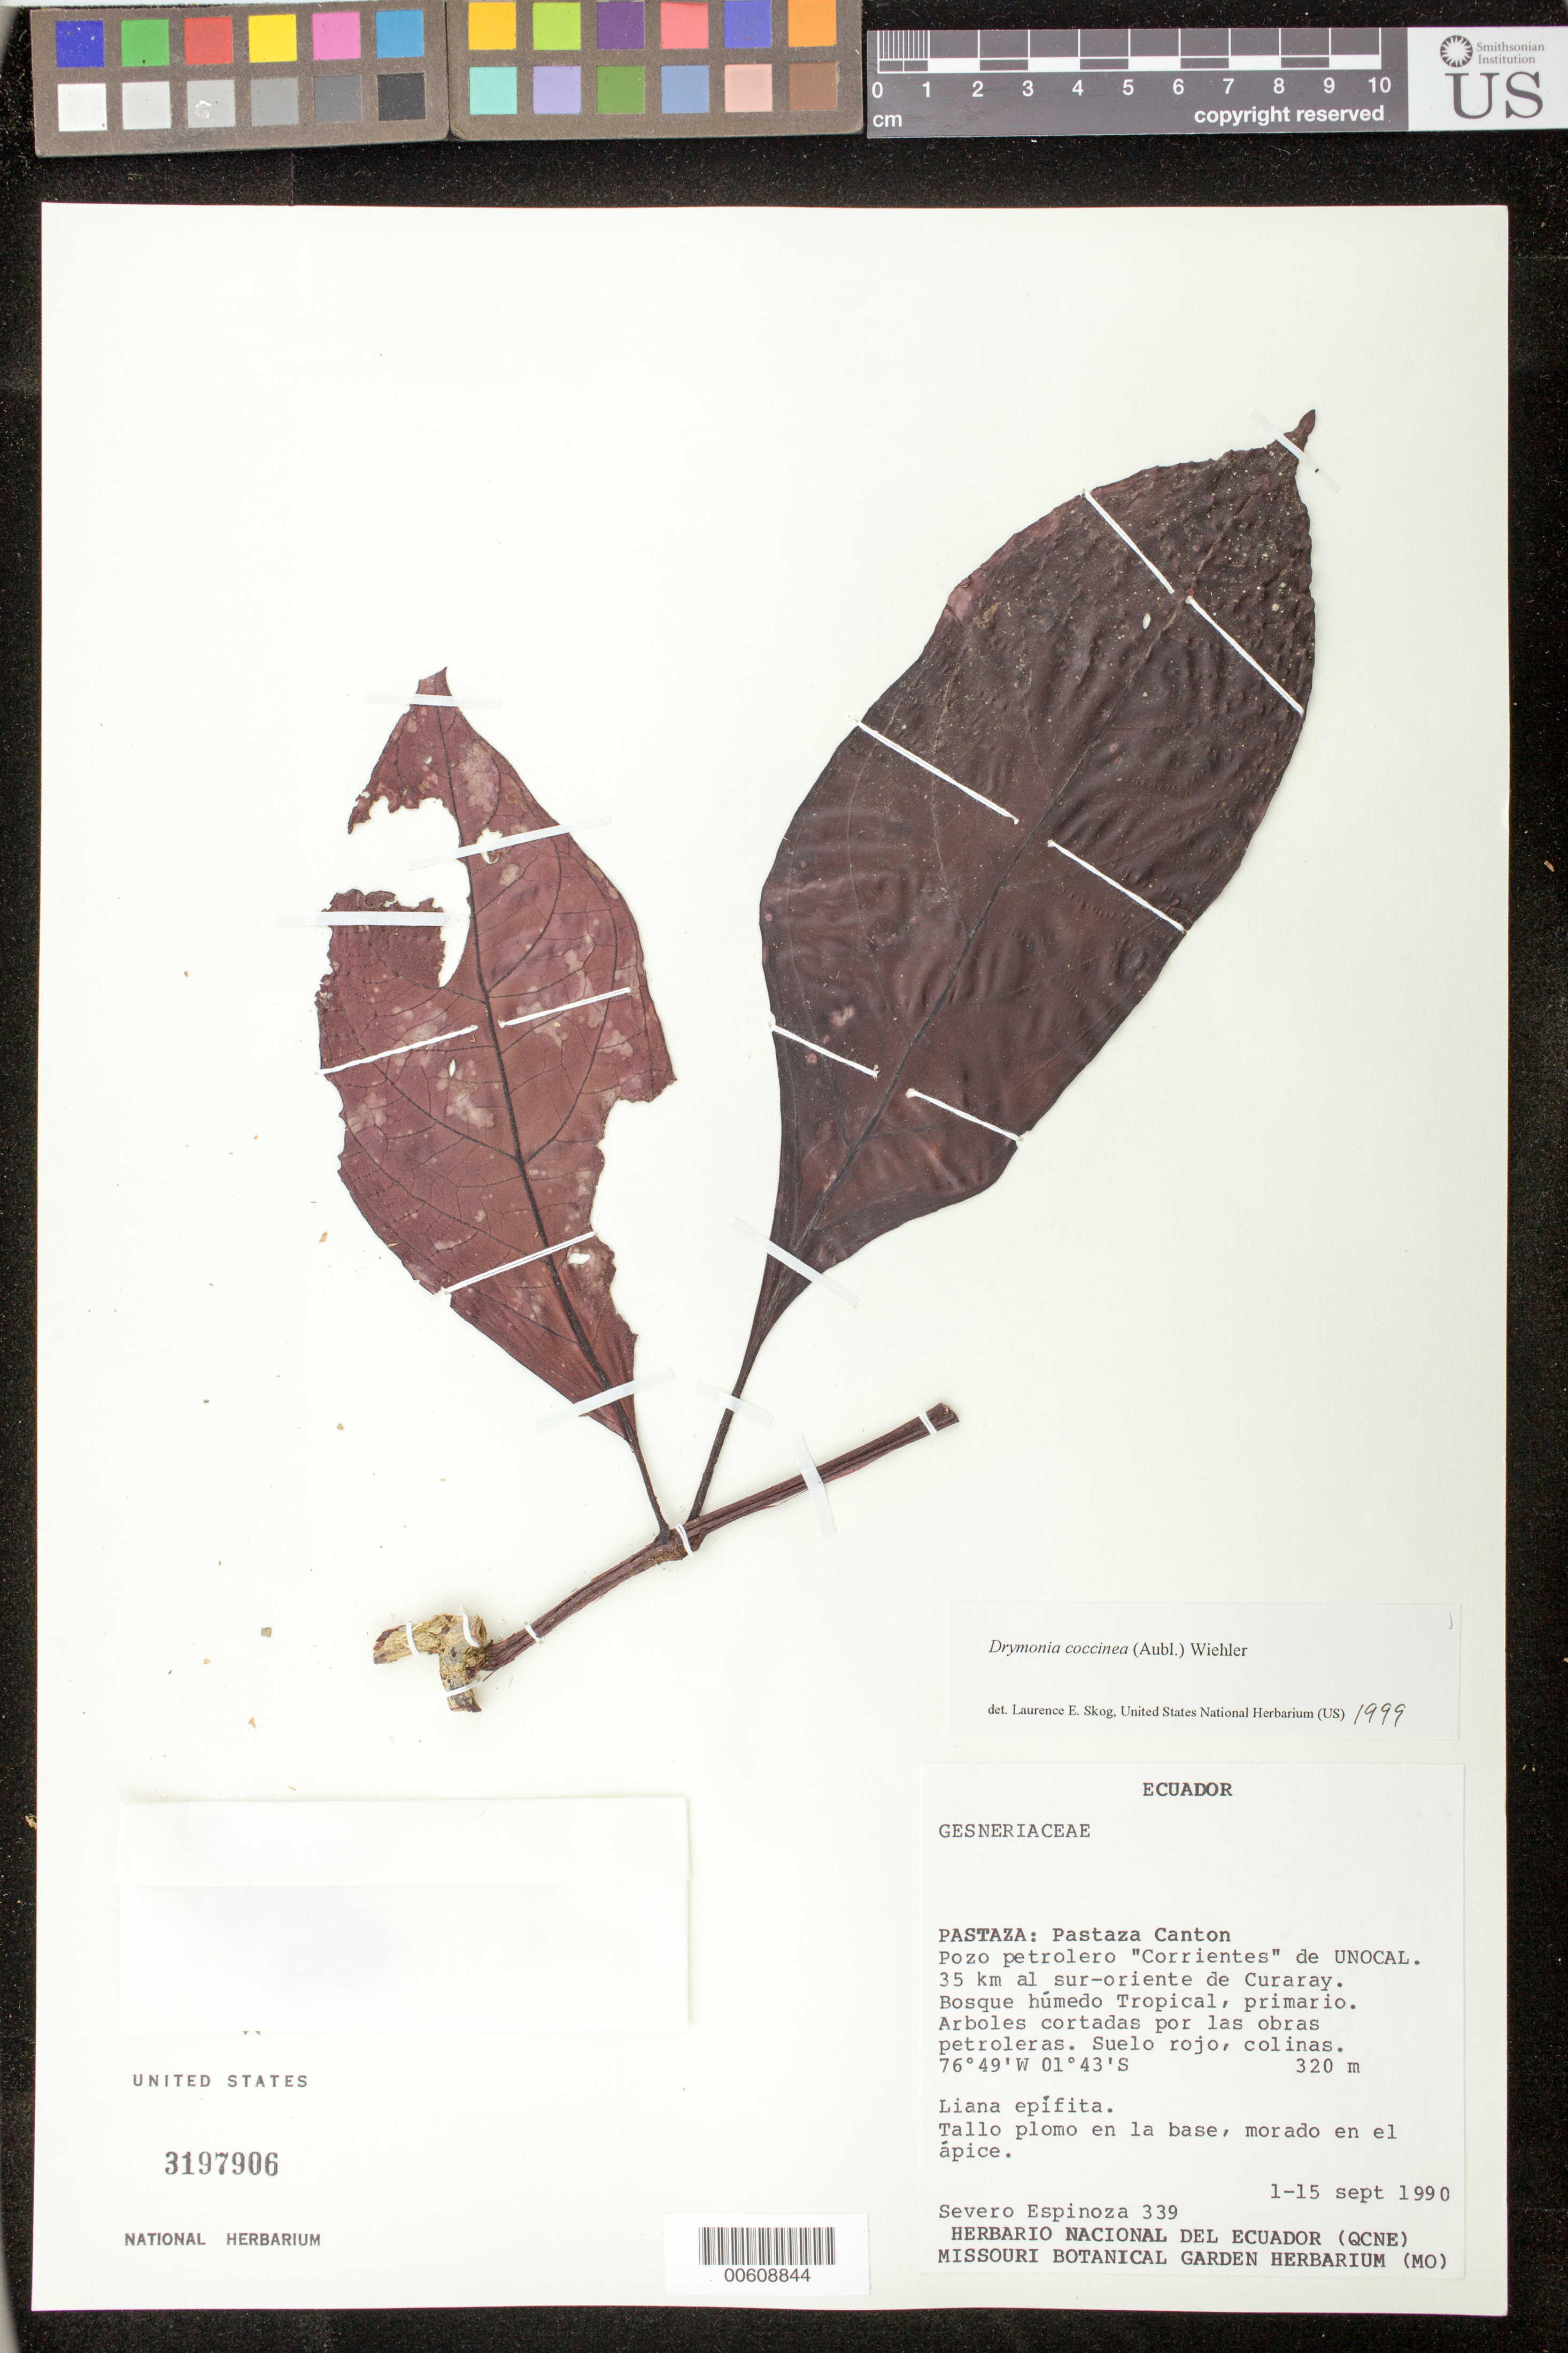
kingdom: Plantae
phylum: Tracheophyta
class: Magnoliopsida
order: Lamiales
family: Gesneriaceae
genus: Drymonia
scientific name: Drymonia coccinea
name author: (Aubl.) Wiehler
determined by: Skog, Laurence E.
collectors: S. Espinoza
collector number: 339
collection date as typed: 1-15 Sep 1990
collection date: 1990-09-01/1990-09-15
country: Ecuador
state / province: Pastaza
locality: Pastaza Canton; Pozo petrolero "Corrientes" de UNOCAL, 35 km al sur-oriente de Curaray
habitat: Bosque húmedo tropical, primario; árboles cortadas por las obras petroleras; suelo rojo, colinas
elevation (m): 320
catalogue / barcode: US 3197906